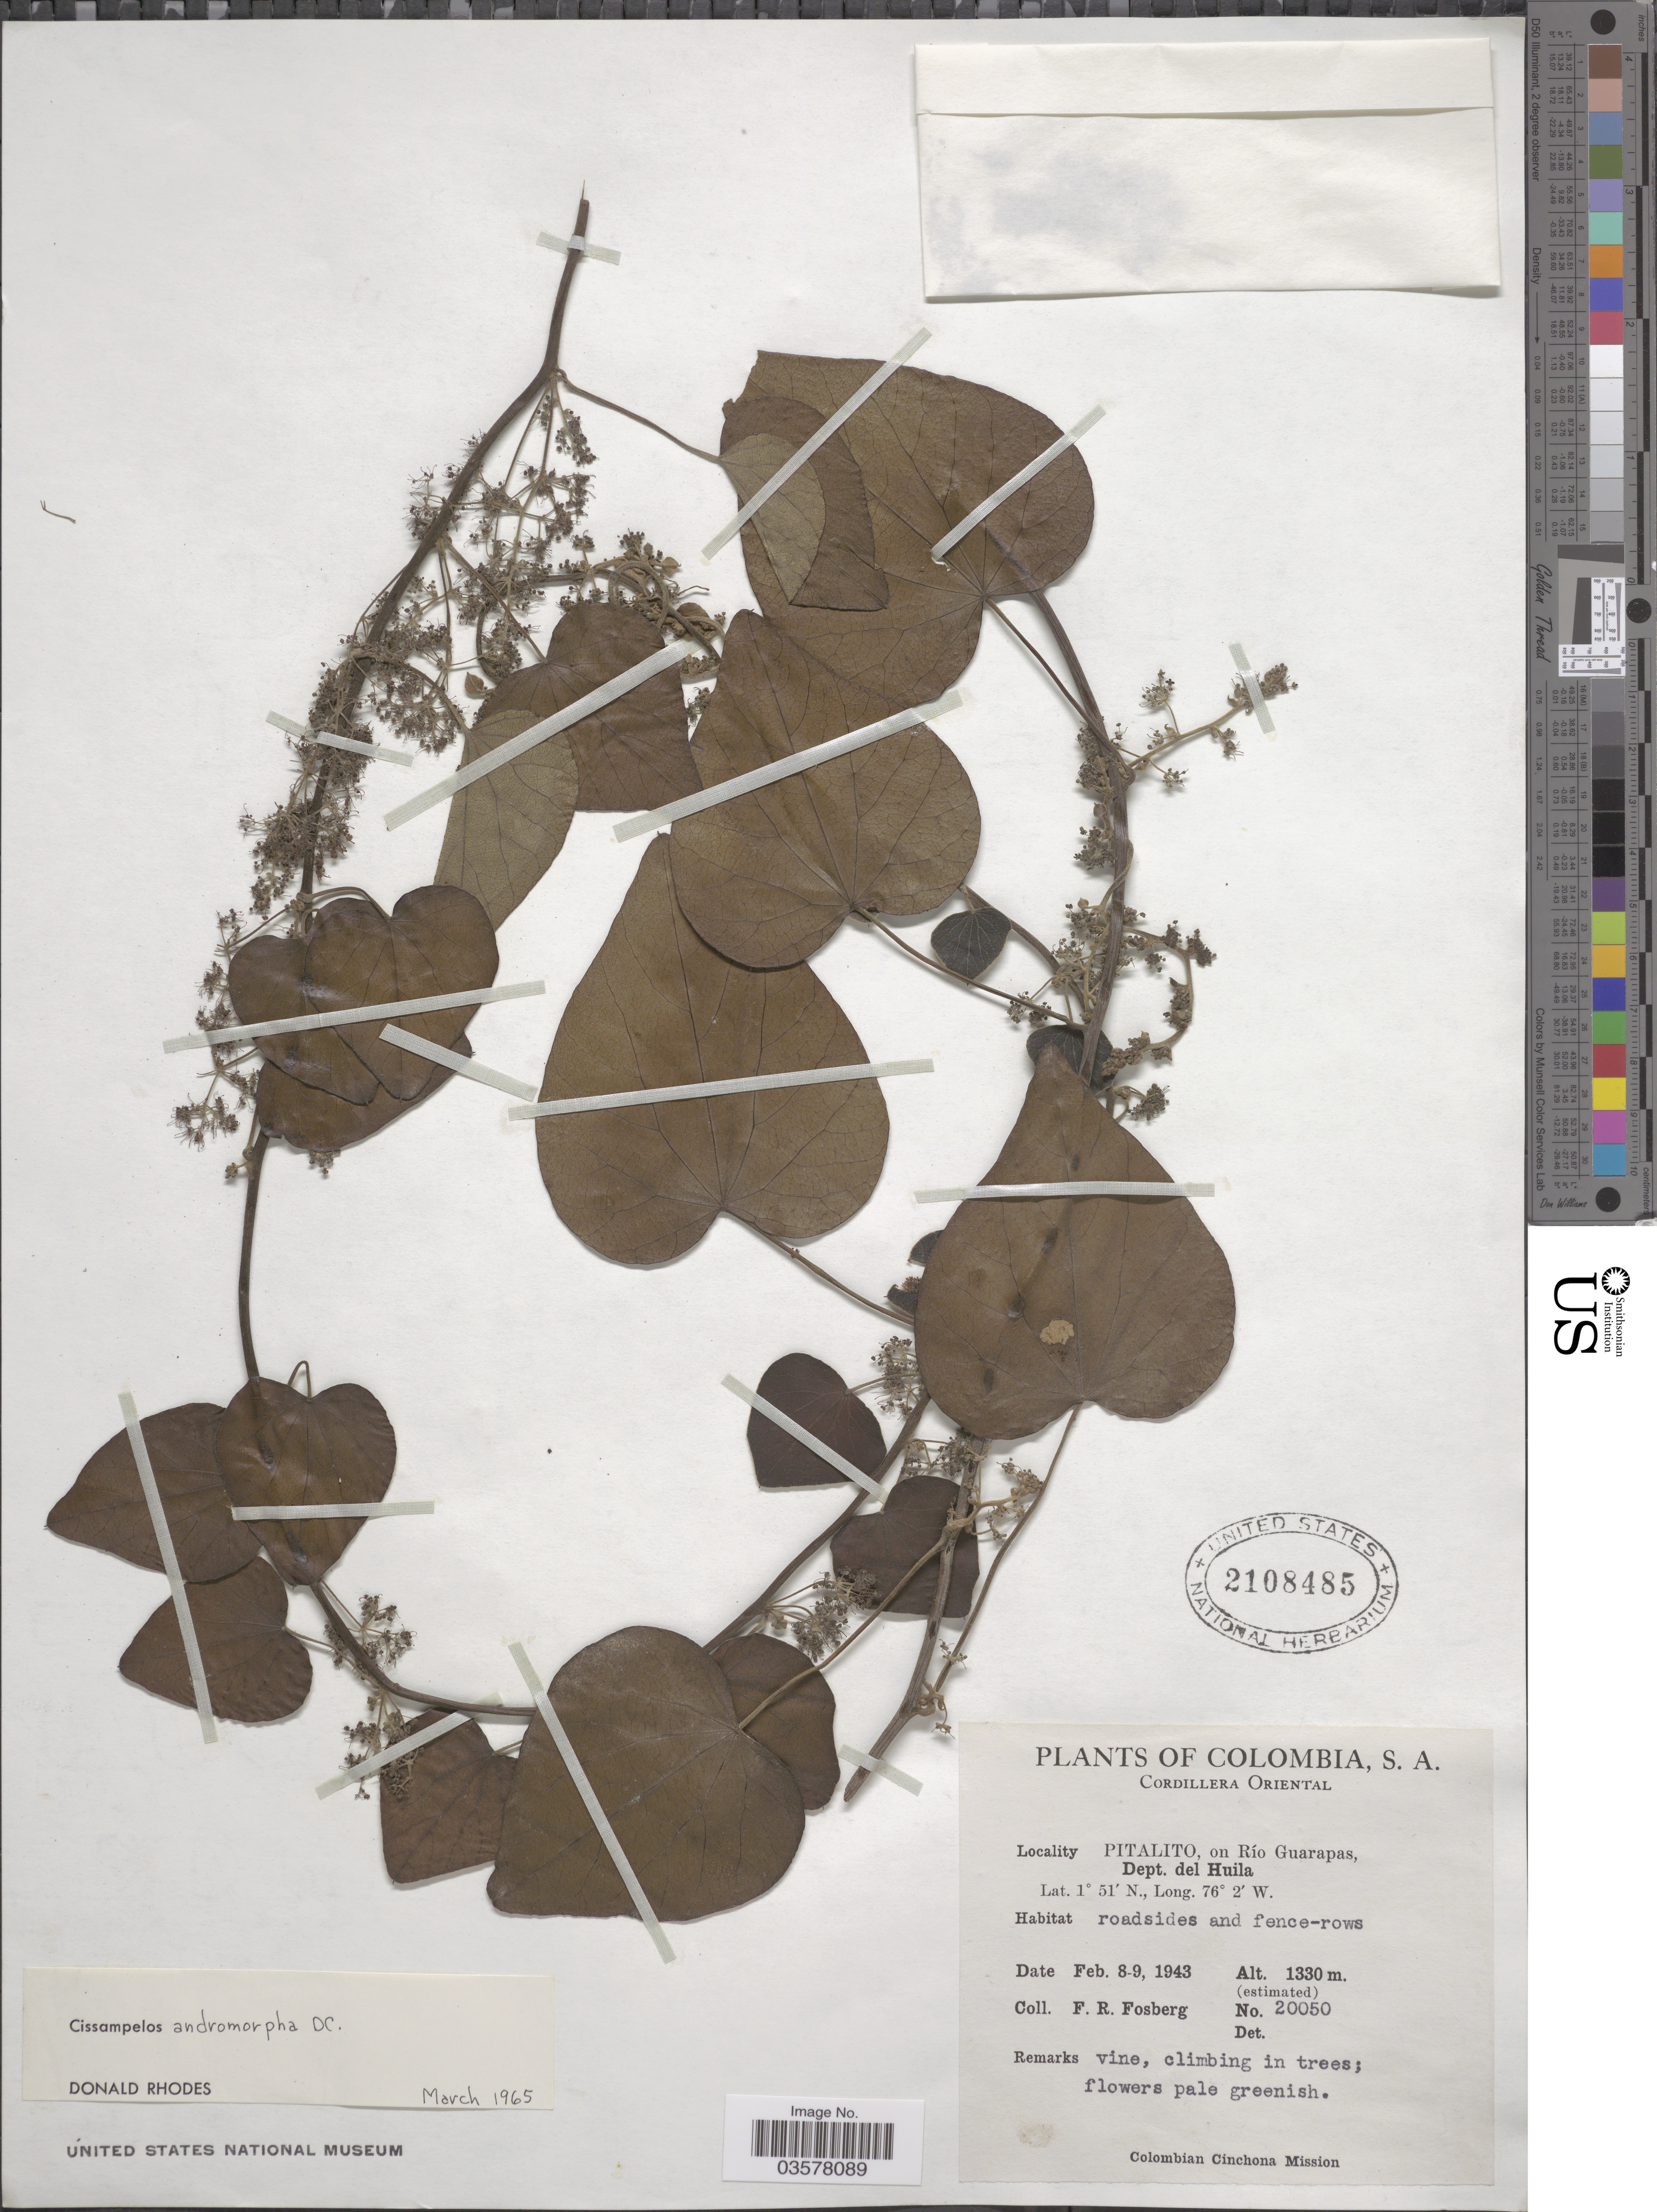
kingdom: Plantae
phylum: Tracheophyta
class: Magnoliopsida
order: Ranunculales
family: Menispermaceae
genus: Cissampelos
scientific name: Cissampelos andromorpha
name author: DC.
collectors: F. R. Fosberg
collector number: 20050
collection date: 1943-02-08/1943-02-09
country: Colombia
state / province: Huila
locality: Cordillera Oriental. Pitalito, on Río Guarapas, Dept. del Huila.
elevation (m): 1330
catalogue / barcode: US 2108485